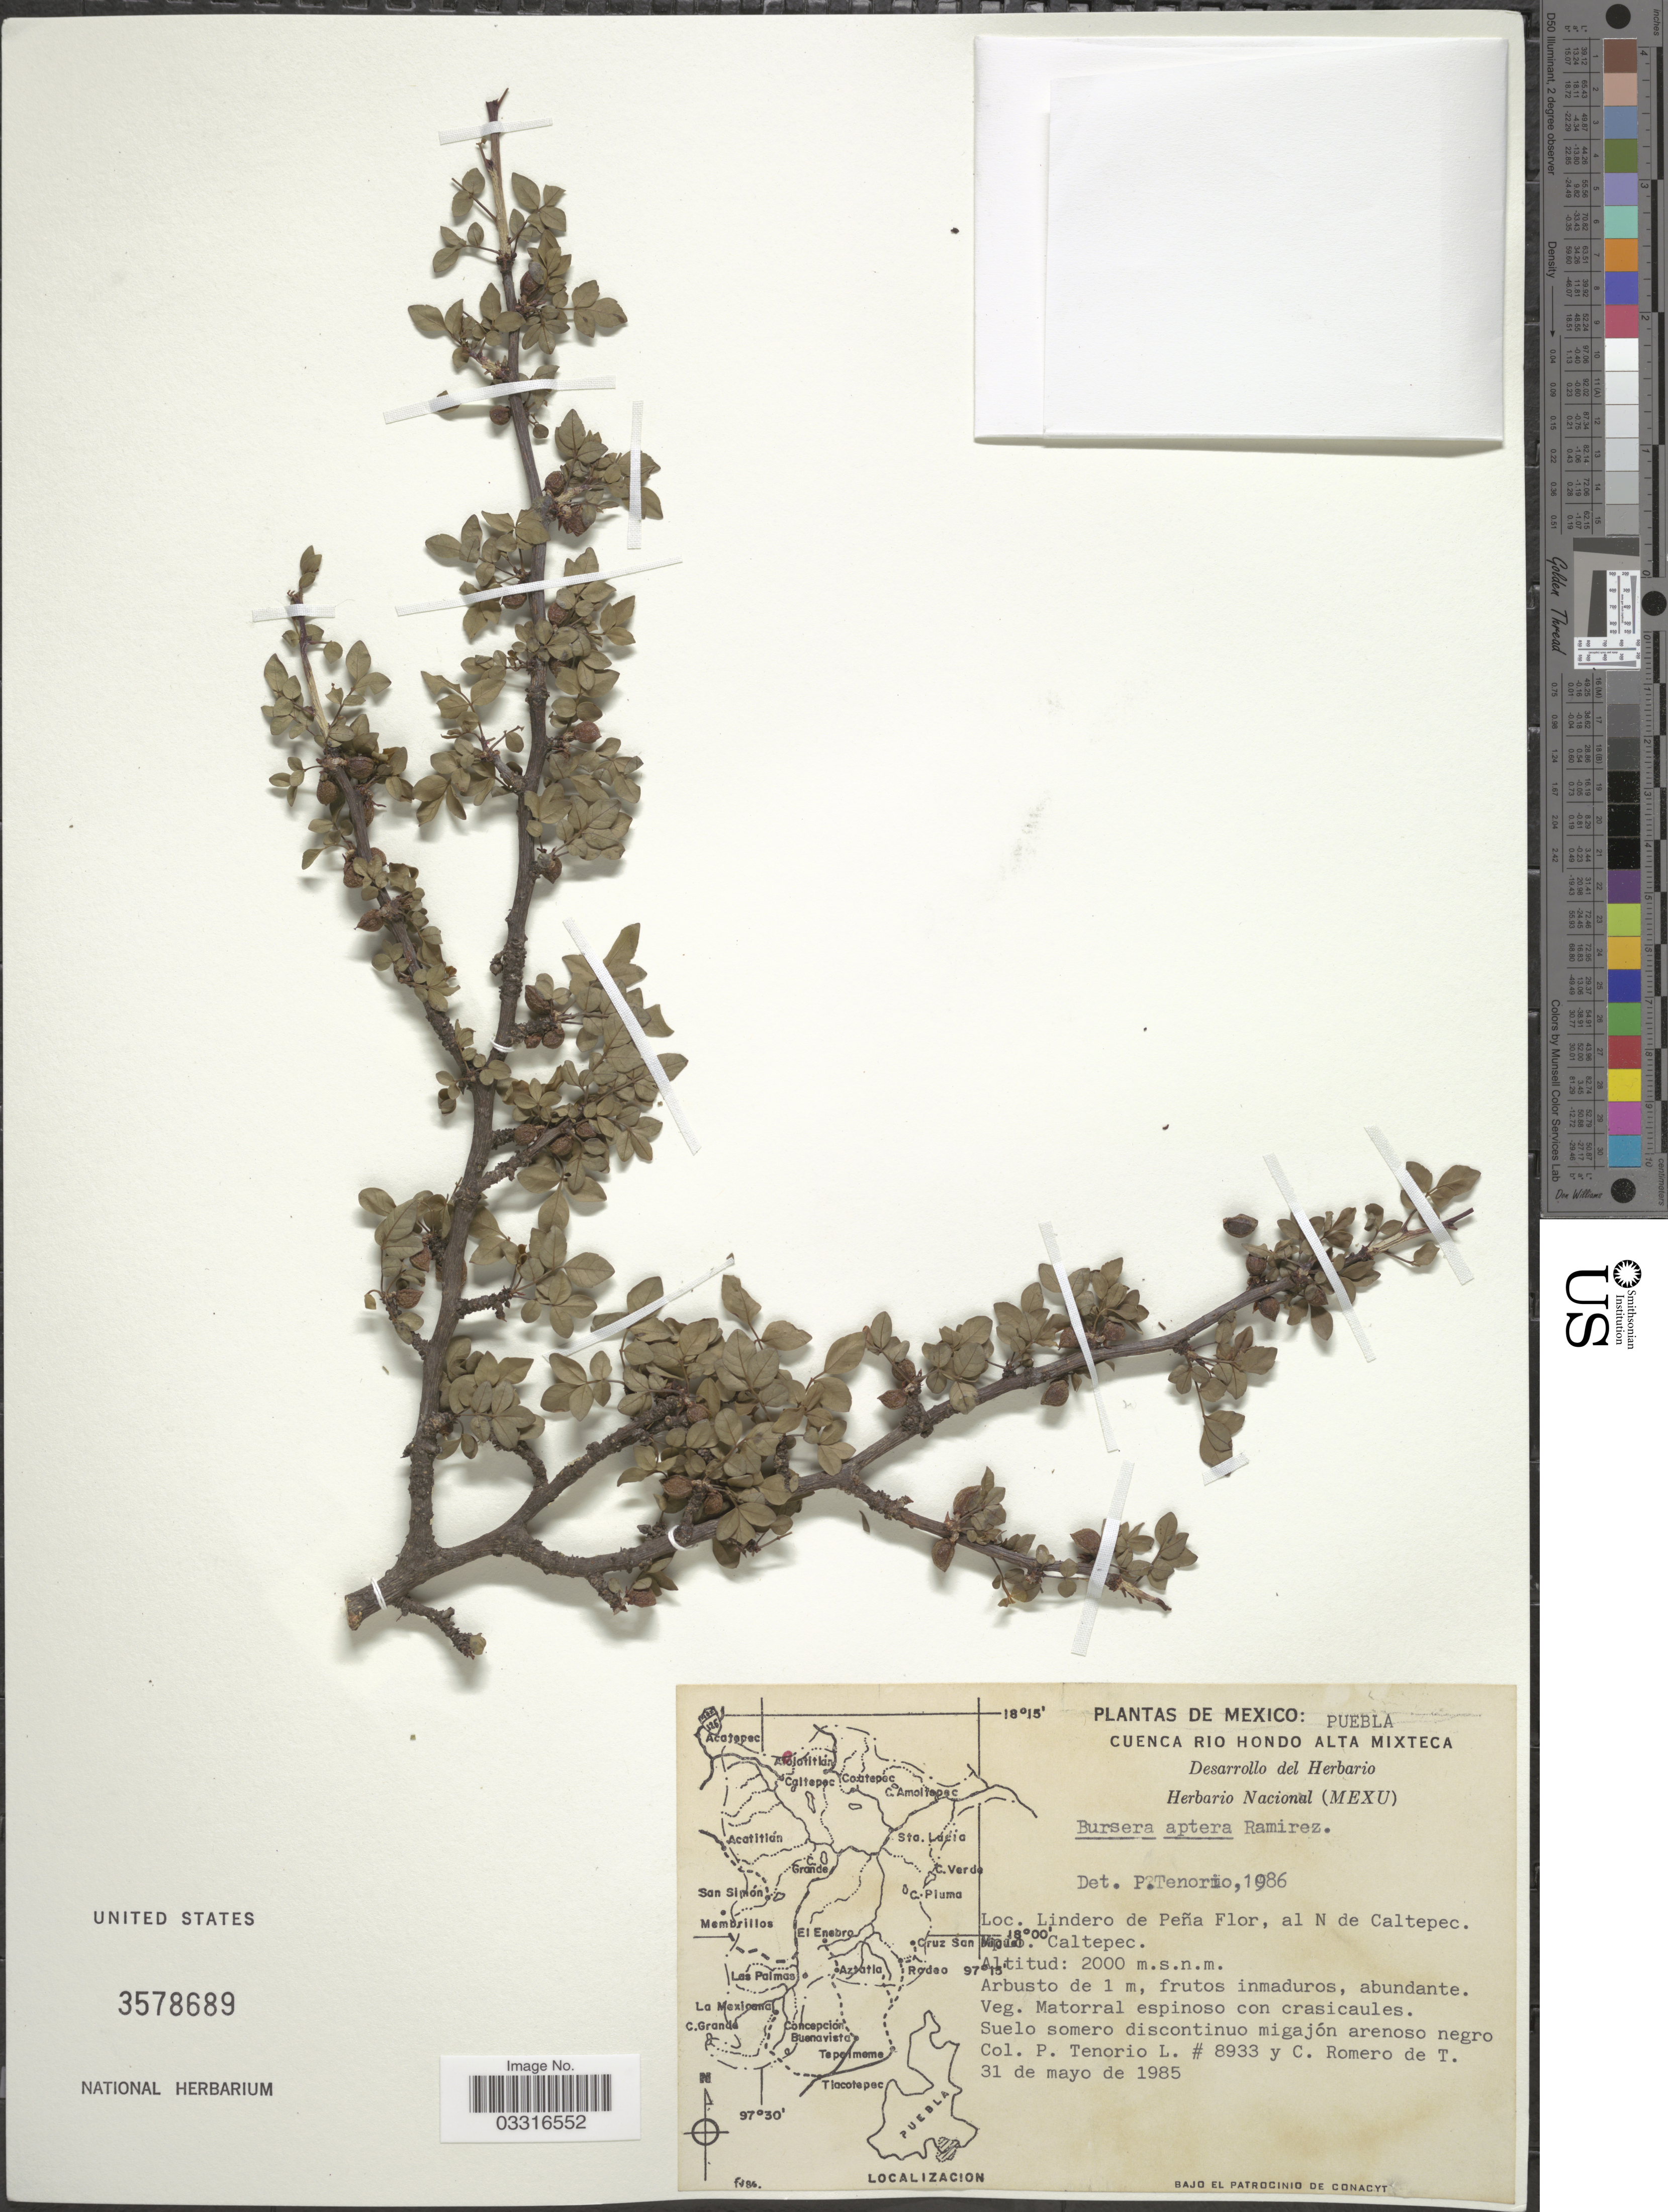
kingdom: Plantae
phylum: Tracheophyta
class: Magnoliopsida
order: Sapindales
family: Burseraceae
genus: Bursera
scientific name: Bursera aptera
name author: Ramírez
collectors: P. Tenorio L. & C. Romero de T.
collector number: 8933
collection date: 1985-05-31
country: Mexico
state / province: Puebla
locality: Lindero de Peña Flor, al N de Caltepec. Mpio. Caltepec.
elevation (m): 2000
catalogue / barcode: US 3578689